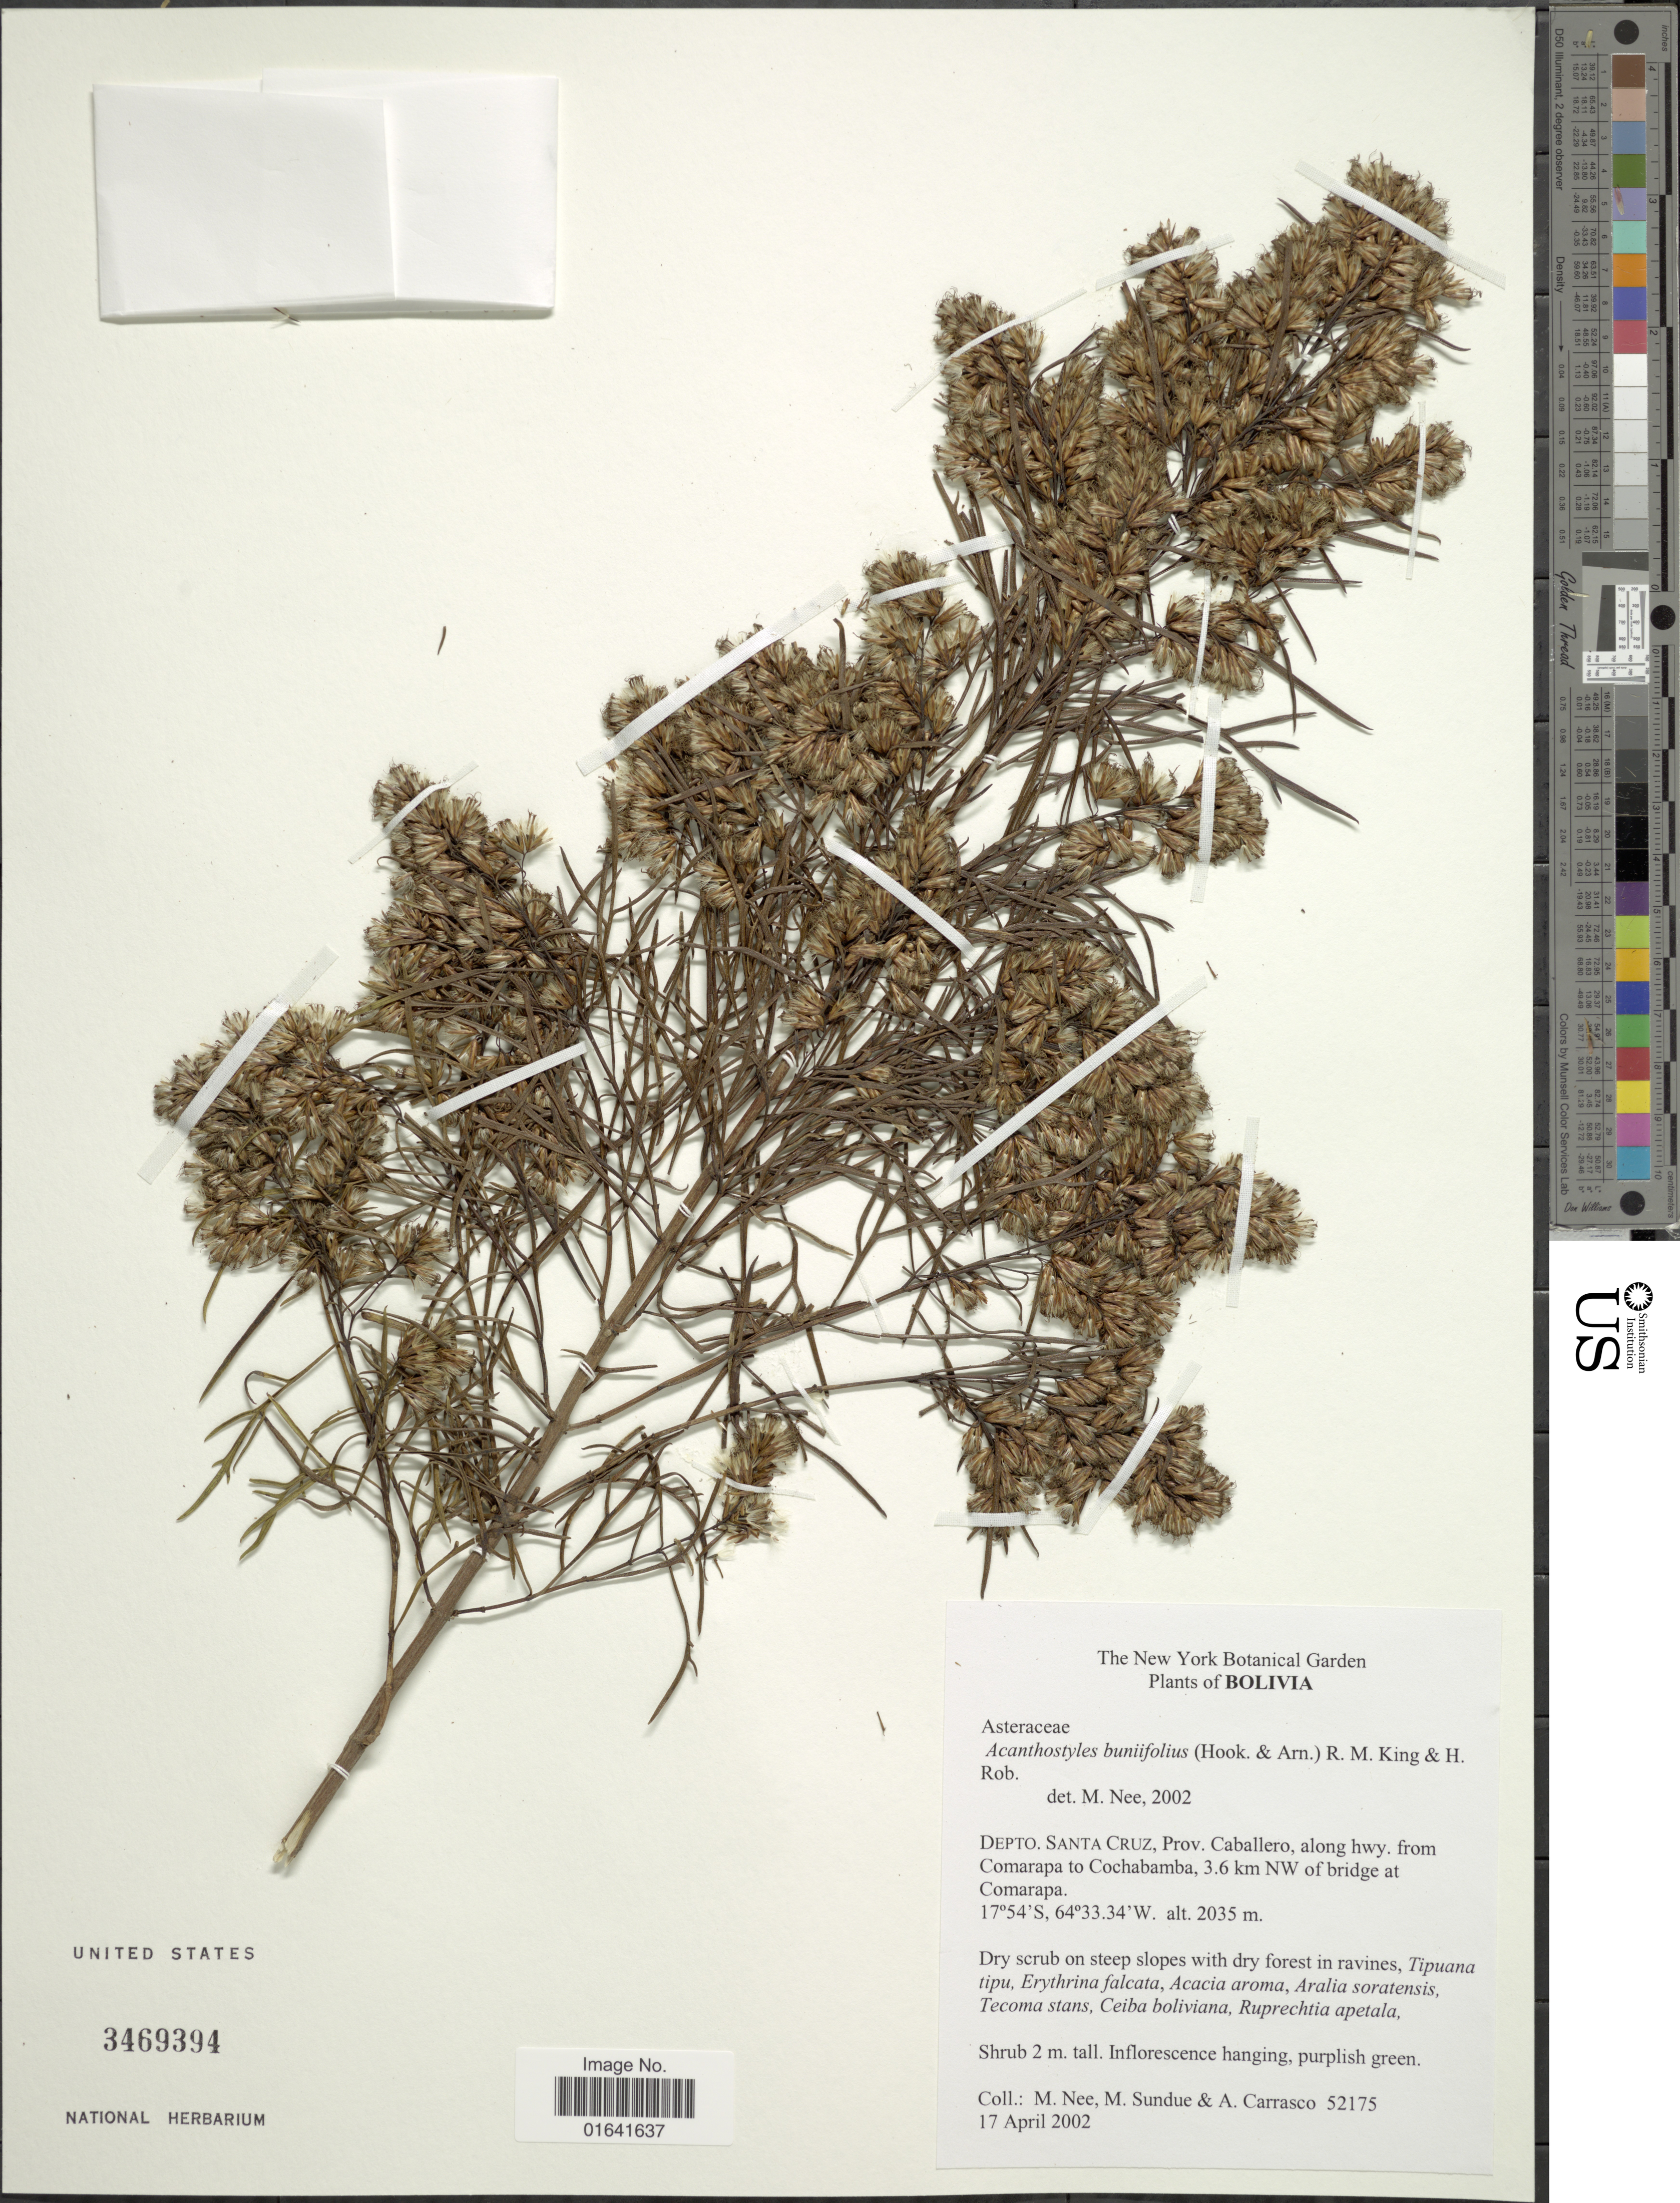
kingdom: Plantae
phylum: Tracheophyta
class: Magnoliopsida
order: Asterales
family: Asteraceae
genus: Acanthostyles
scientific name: Acanthostyles buniifolius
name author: (Hook. & Arn.) R.M. King & H. Rob.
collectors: M. Nee, M. Sundue & A. Carrasco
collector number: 52175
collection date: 2002-04-17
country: Bolivia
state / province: Santa Cruz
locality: Depto. Santa Cruz, Prov. Caballero, along hwy, from Comarapa to Cochabamba, 3.6 km NW of bridge at Comarapa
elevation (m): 2035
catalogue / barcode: US 3469394